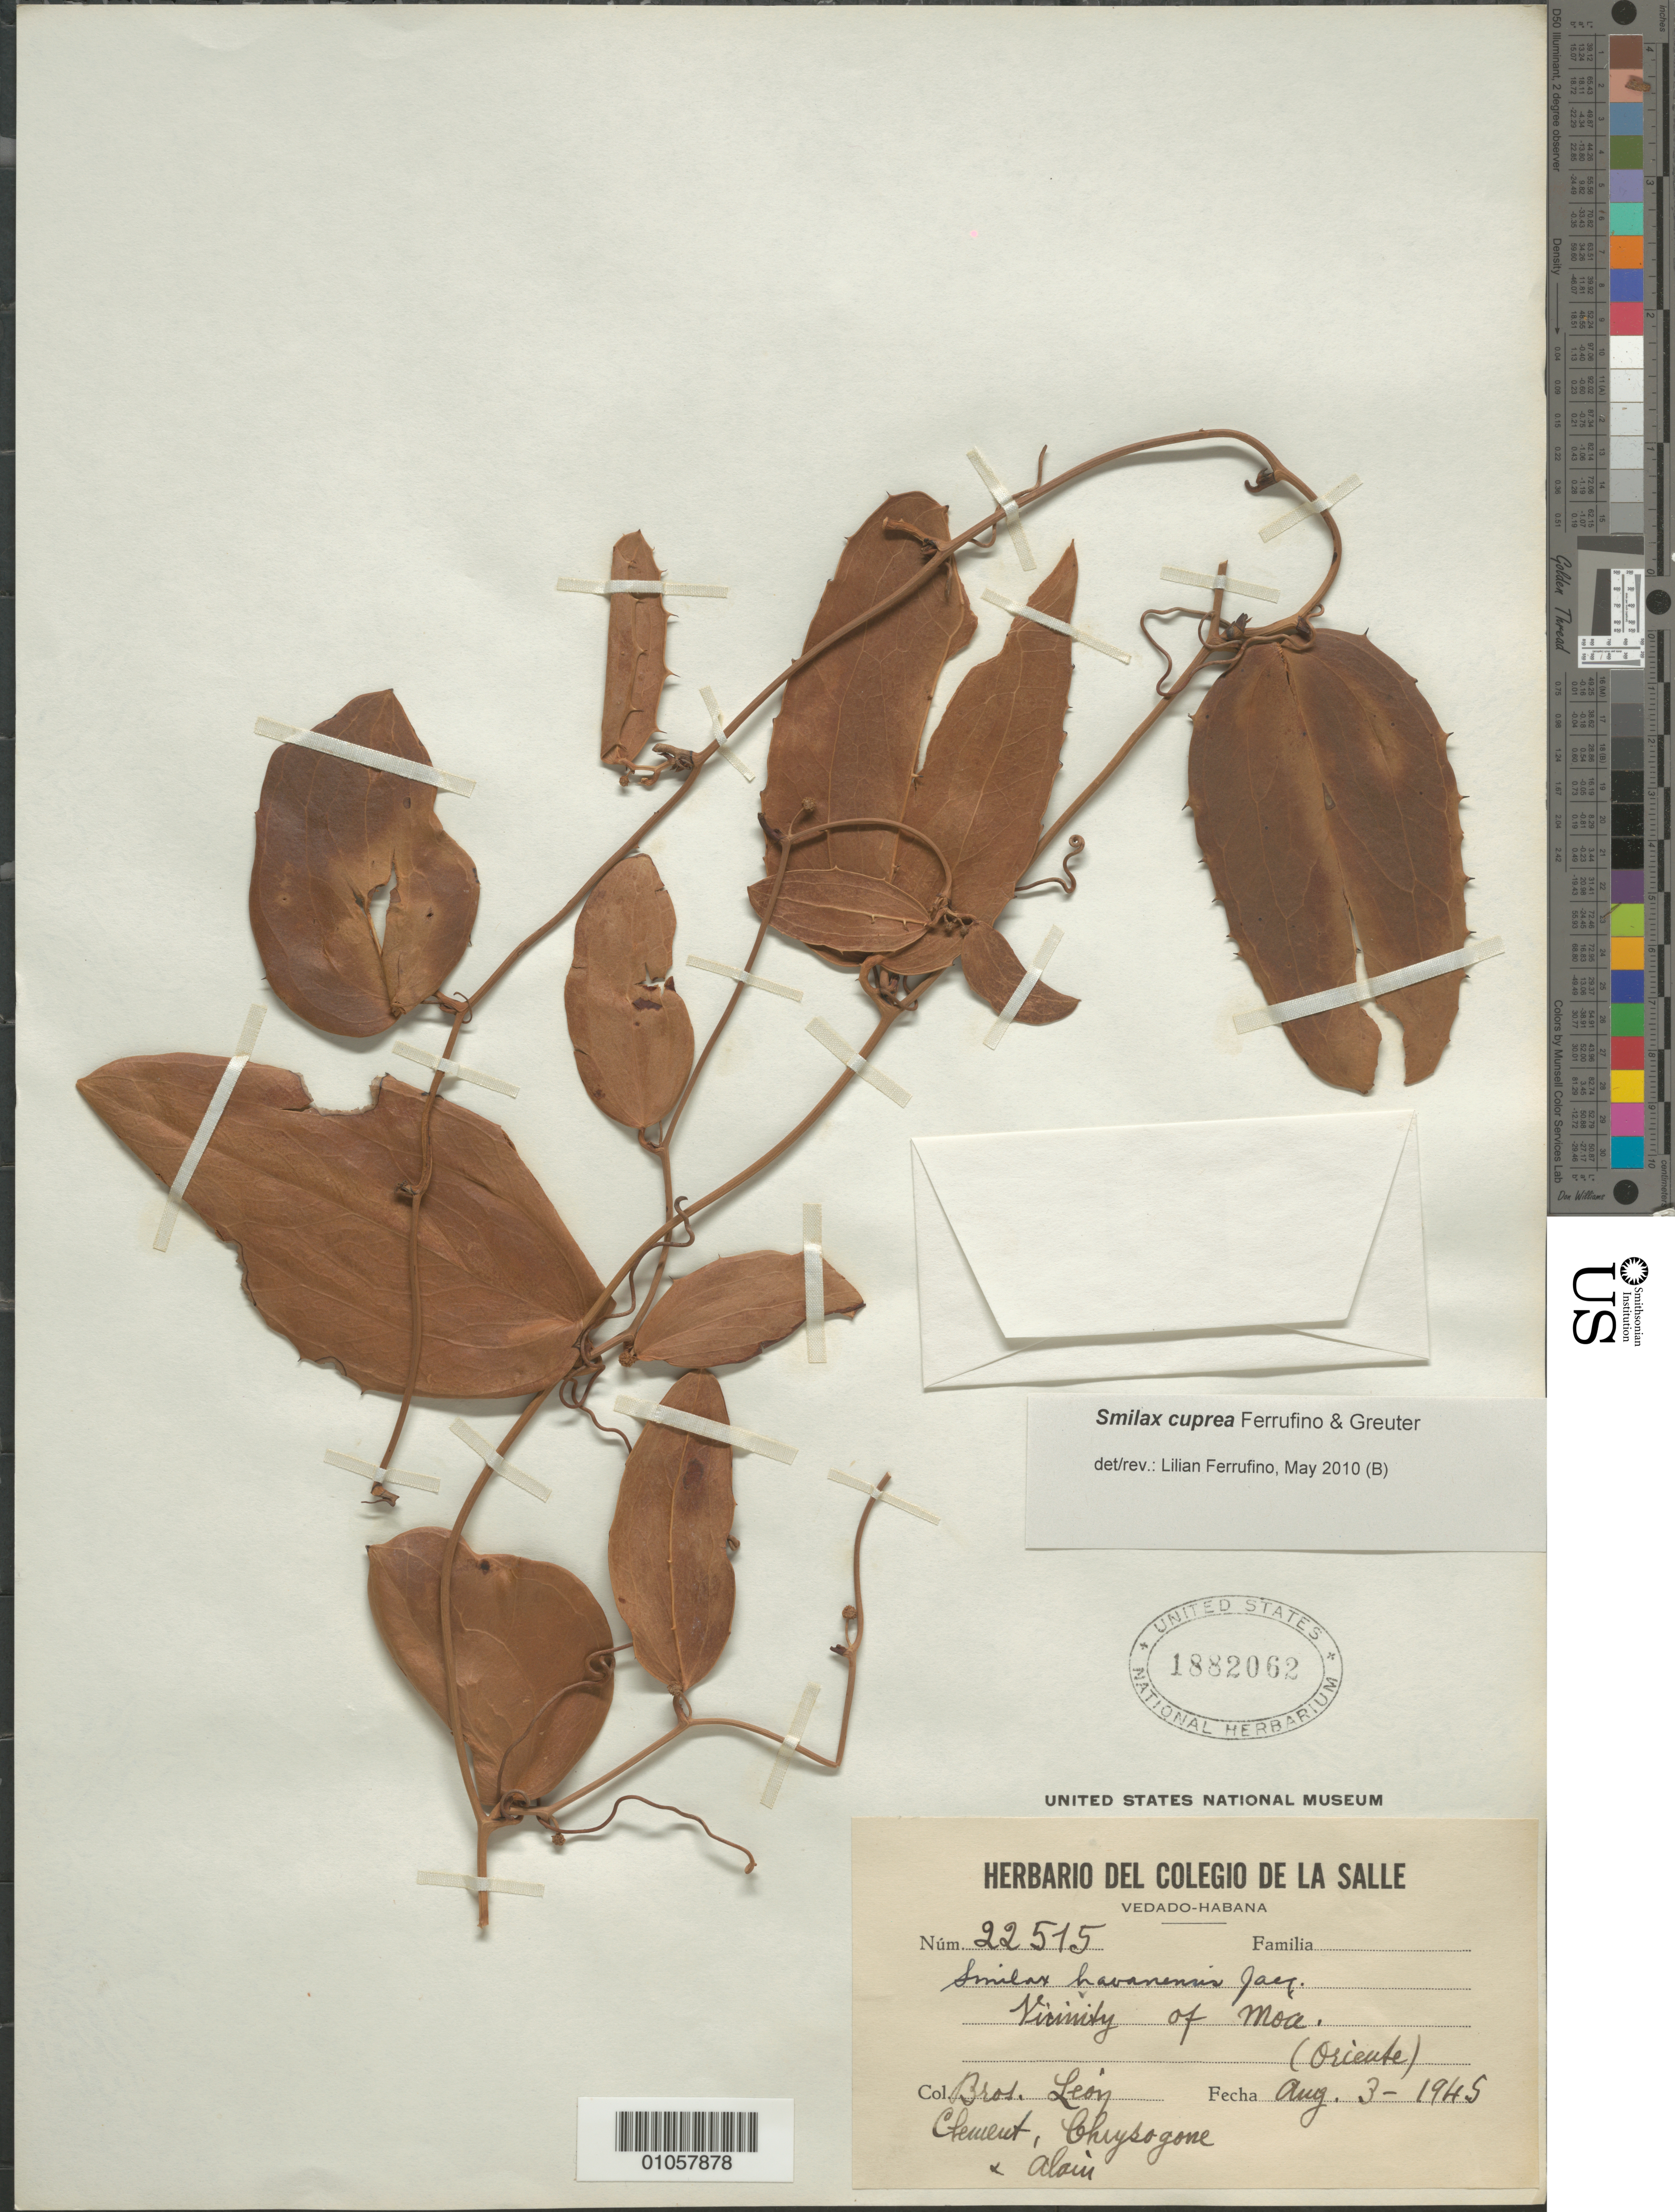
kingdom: Plantae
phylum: Tracheophyta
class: Liliopsida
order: Liliales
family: Smilacaceae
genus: Smilax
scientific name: Smilax cuprea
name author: Ferrufino & Greuter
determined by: Ferrufino, L., (USJ), Herbario Universidad de Costa Rica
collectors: Bro. León, B. Clement, B. Chrysogone & A. H. Liogier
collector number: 22515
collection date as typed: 03 Aug 1945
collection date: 1945-08-03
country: Cuba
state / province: Holguín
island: Cuba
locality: Vicinity of Moa [Oriente]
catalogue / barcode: US 1882062